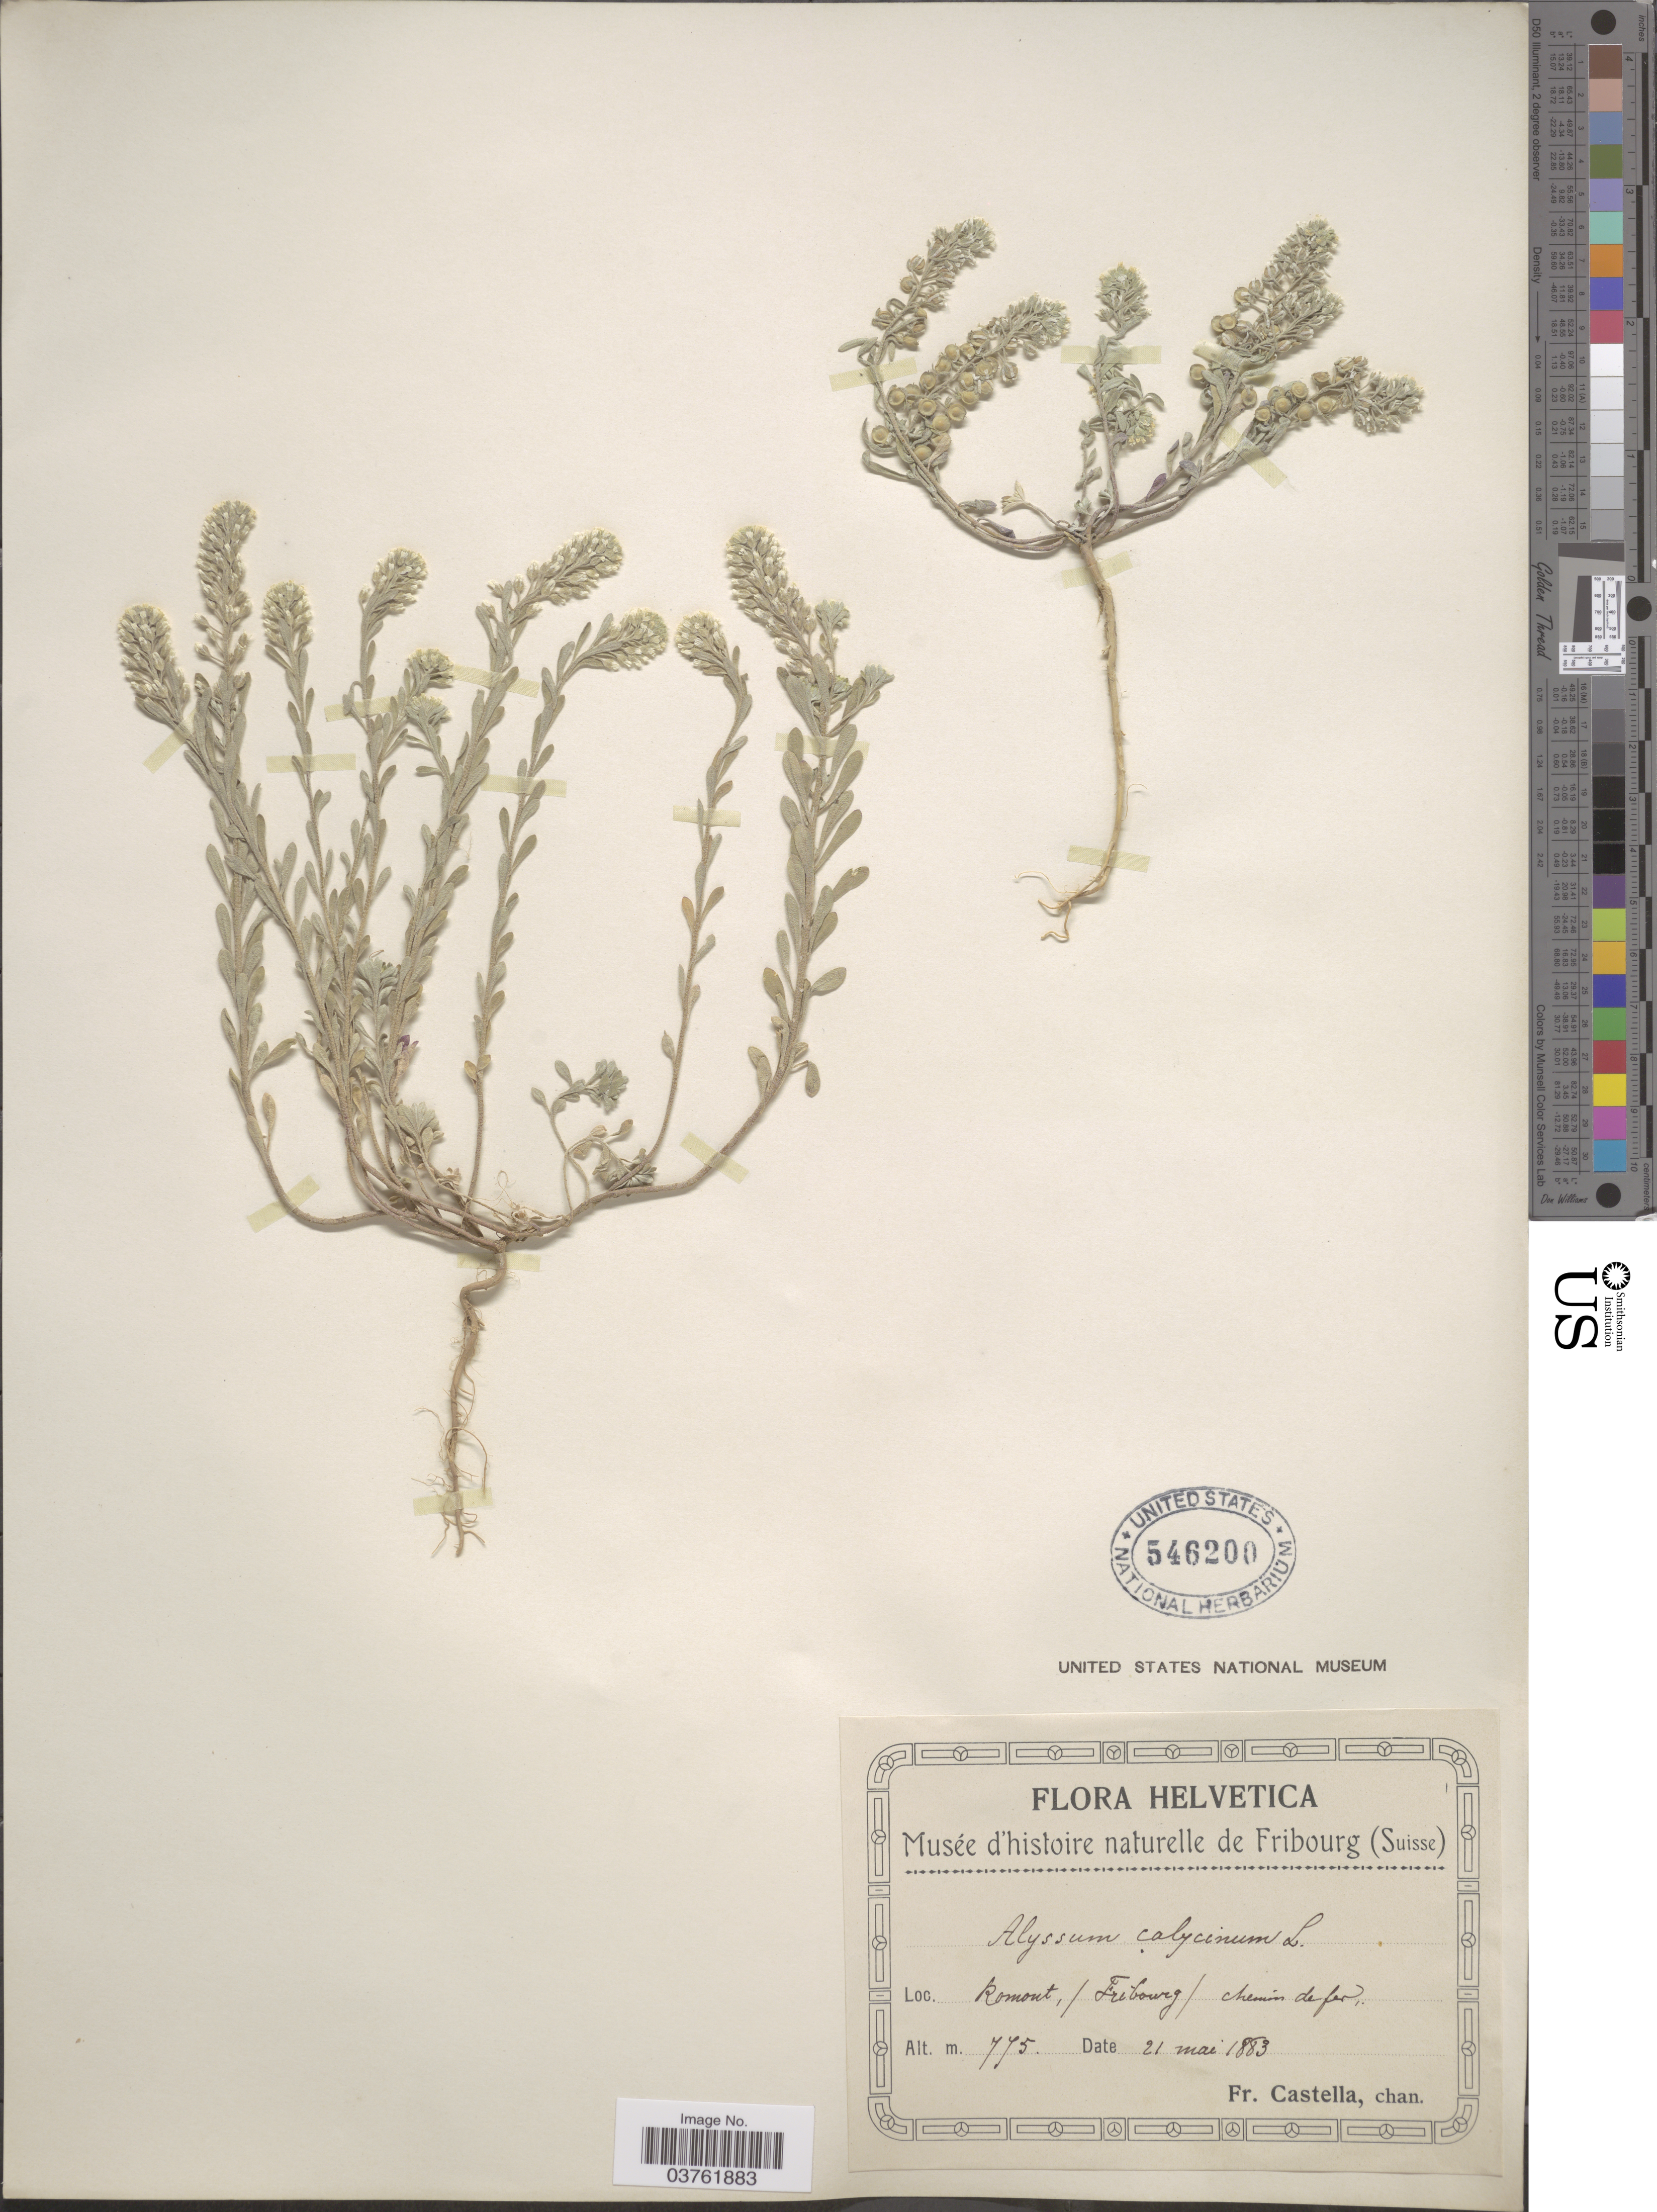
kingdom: Plantae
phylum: Tracheophyta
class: Magnoliopsida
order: Brassicales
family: Brassicaceae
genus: Alyssum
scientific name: Alyssum calycinum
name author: L.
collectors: Fr. Castella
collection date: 1883-05-21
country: Switzerland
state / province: Fribourg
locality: Romont.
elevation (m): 775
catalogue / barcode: US 546200